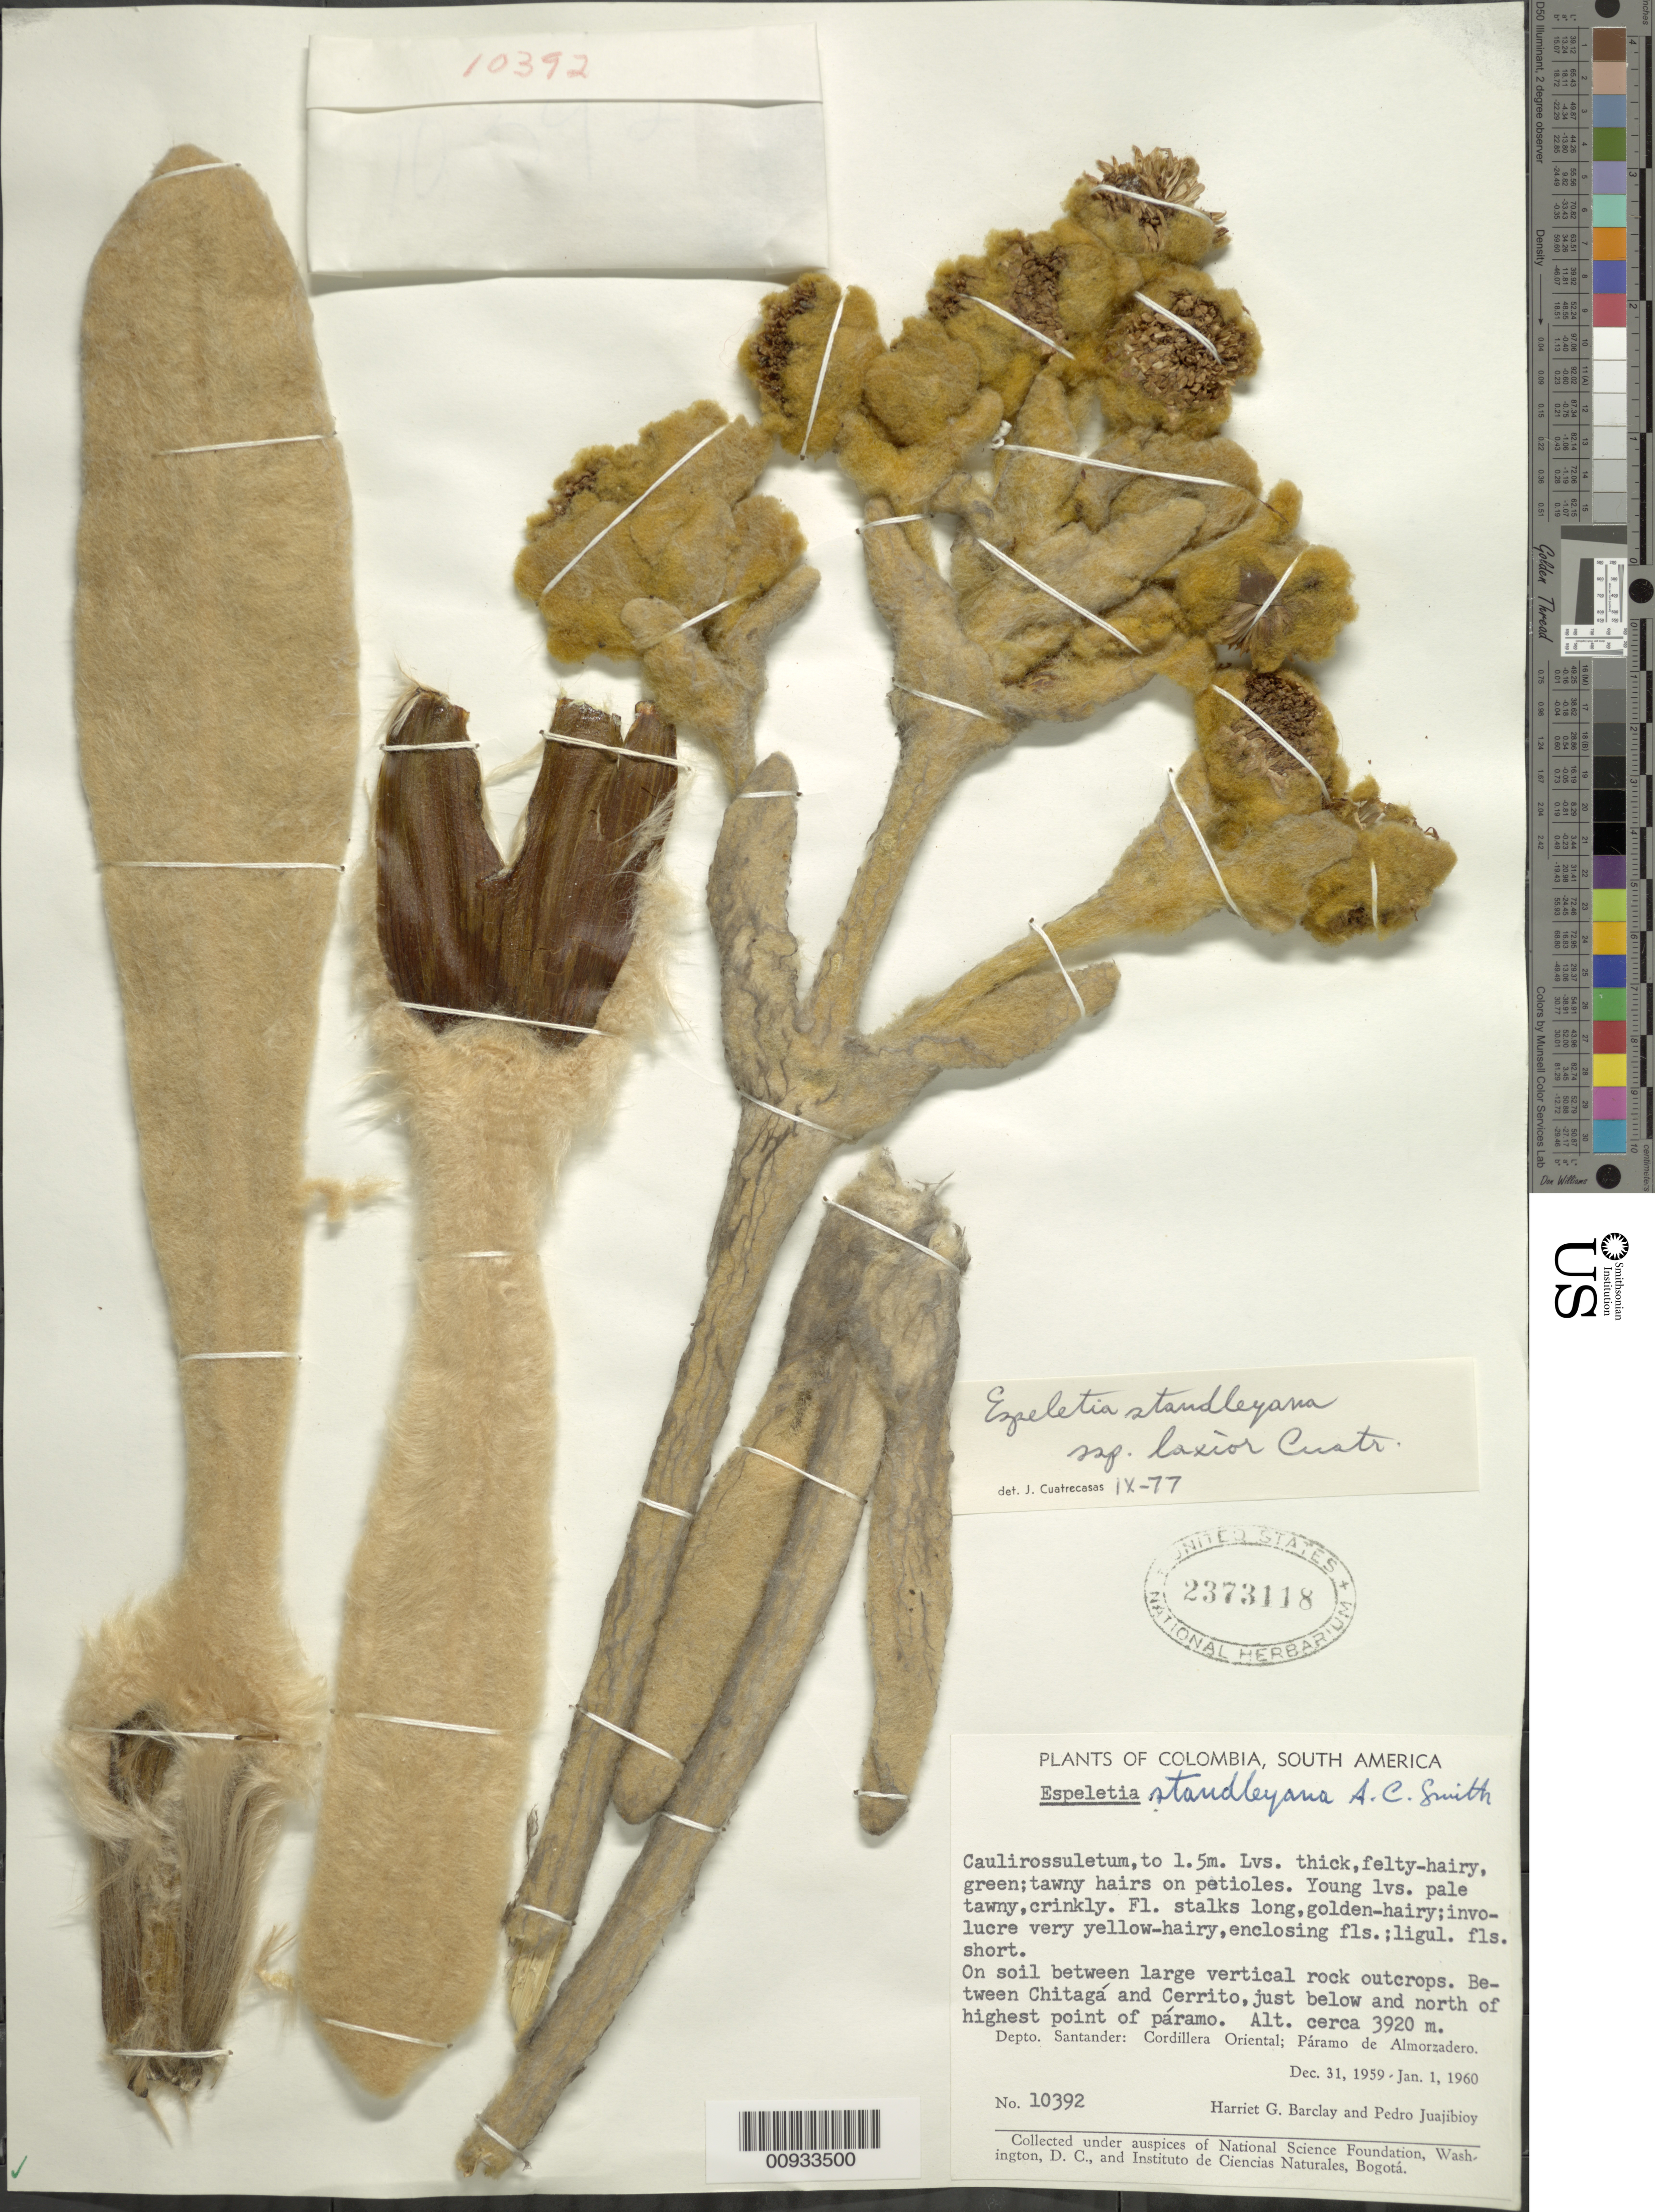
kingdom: Plantae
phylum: Tracheophyta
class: Magnoliopsida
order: Asterales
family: Asteraceae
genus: Espeletia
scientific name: Espeletia standleyana var. laxior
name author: Cuatrec.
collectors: H. G. Barclay & P. Juajibioy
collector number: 10392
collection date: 1959-12-31/1960-01-01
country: Colombia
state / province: Santander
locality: South America, between Chitaga and Cerrito, just below and north of highest point of paramo, Cordillera Oriental, Paramo de Almorzadero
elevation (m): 3920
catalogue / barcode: US 2373118